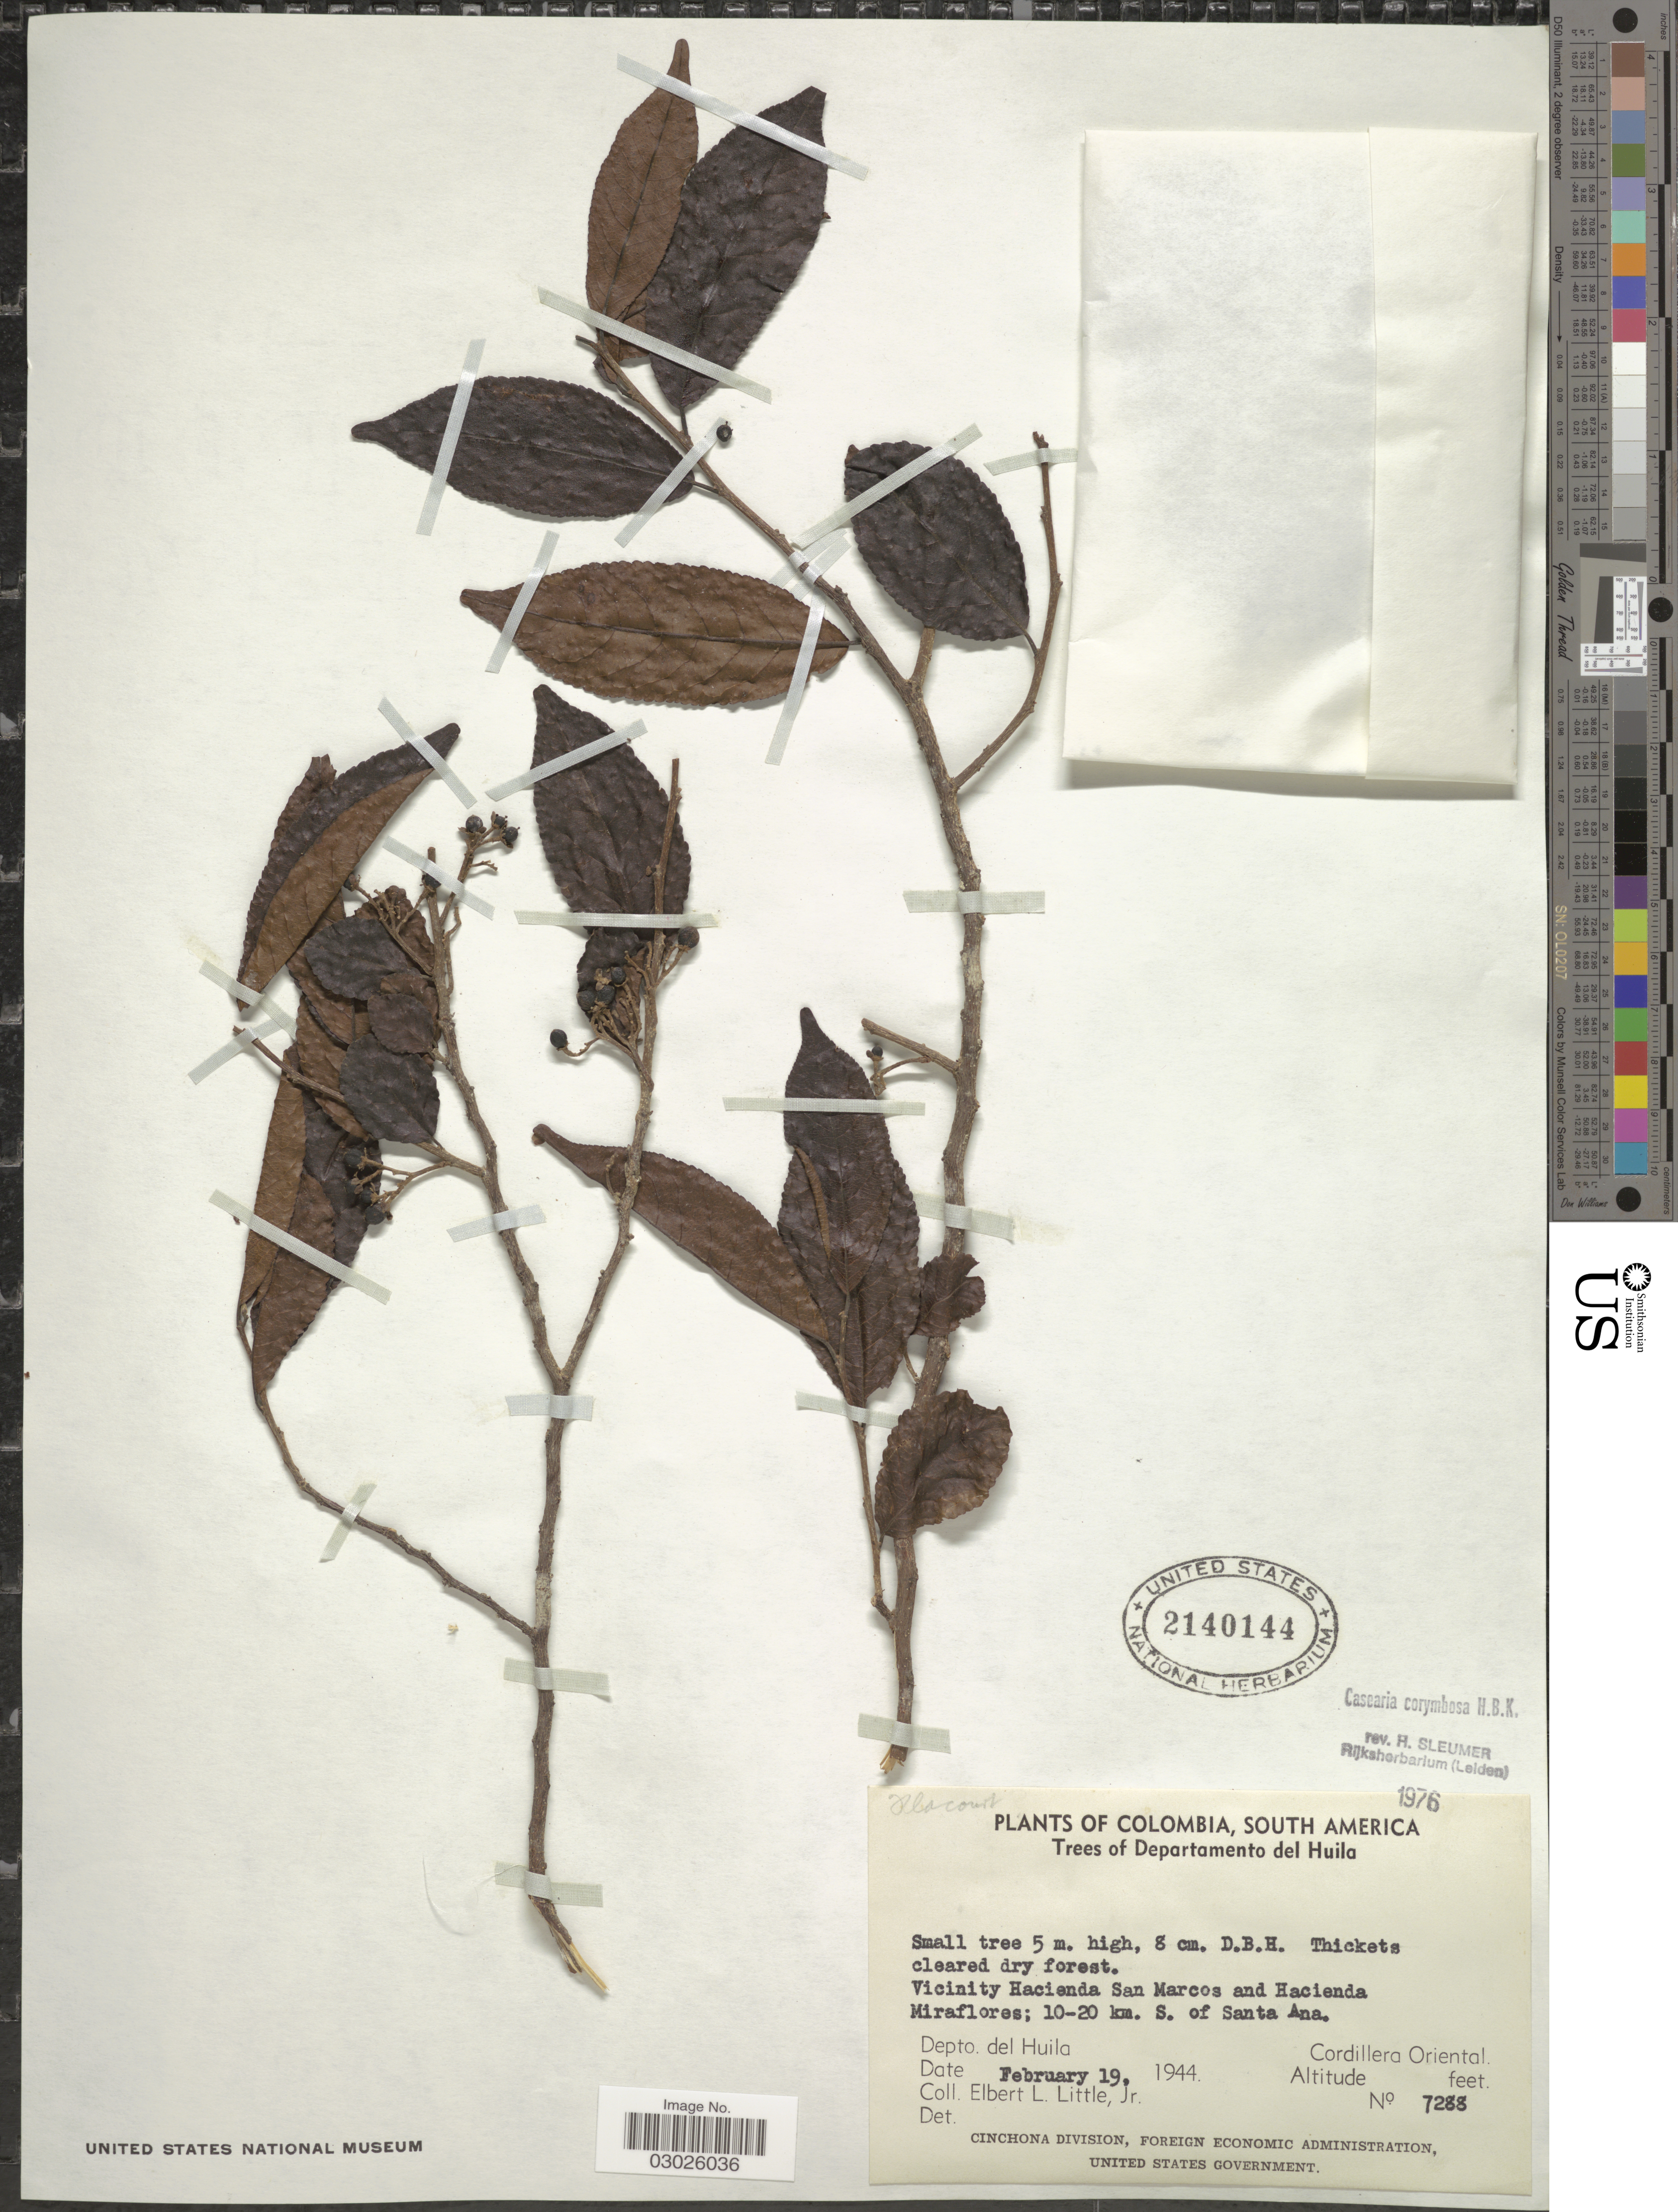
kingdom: Plantae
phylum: Tracheophyta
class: Magnoliopsida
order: Malpighiales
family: Salicaceae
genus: Casearia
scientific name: Casearia corymbosa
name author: Kunth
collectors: E. L. Little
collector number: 728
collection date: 1944-02-19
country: Colombia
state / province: Huila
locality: Trees of Departamento del Huila. Vicinity Hacienda San Marcos and Hacienda Miraflores; 10-20 km. S. of Santa Ana. Depto. del Huila. Cordillera Oriental.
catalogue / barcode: US 2140144